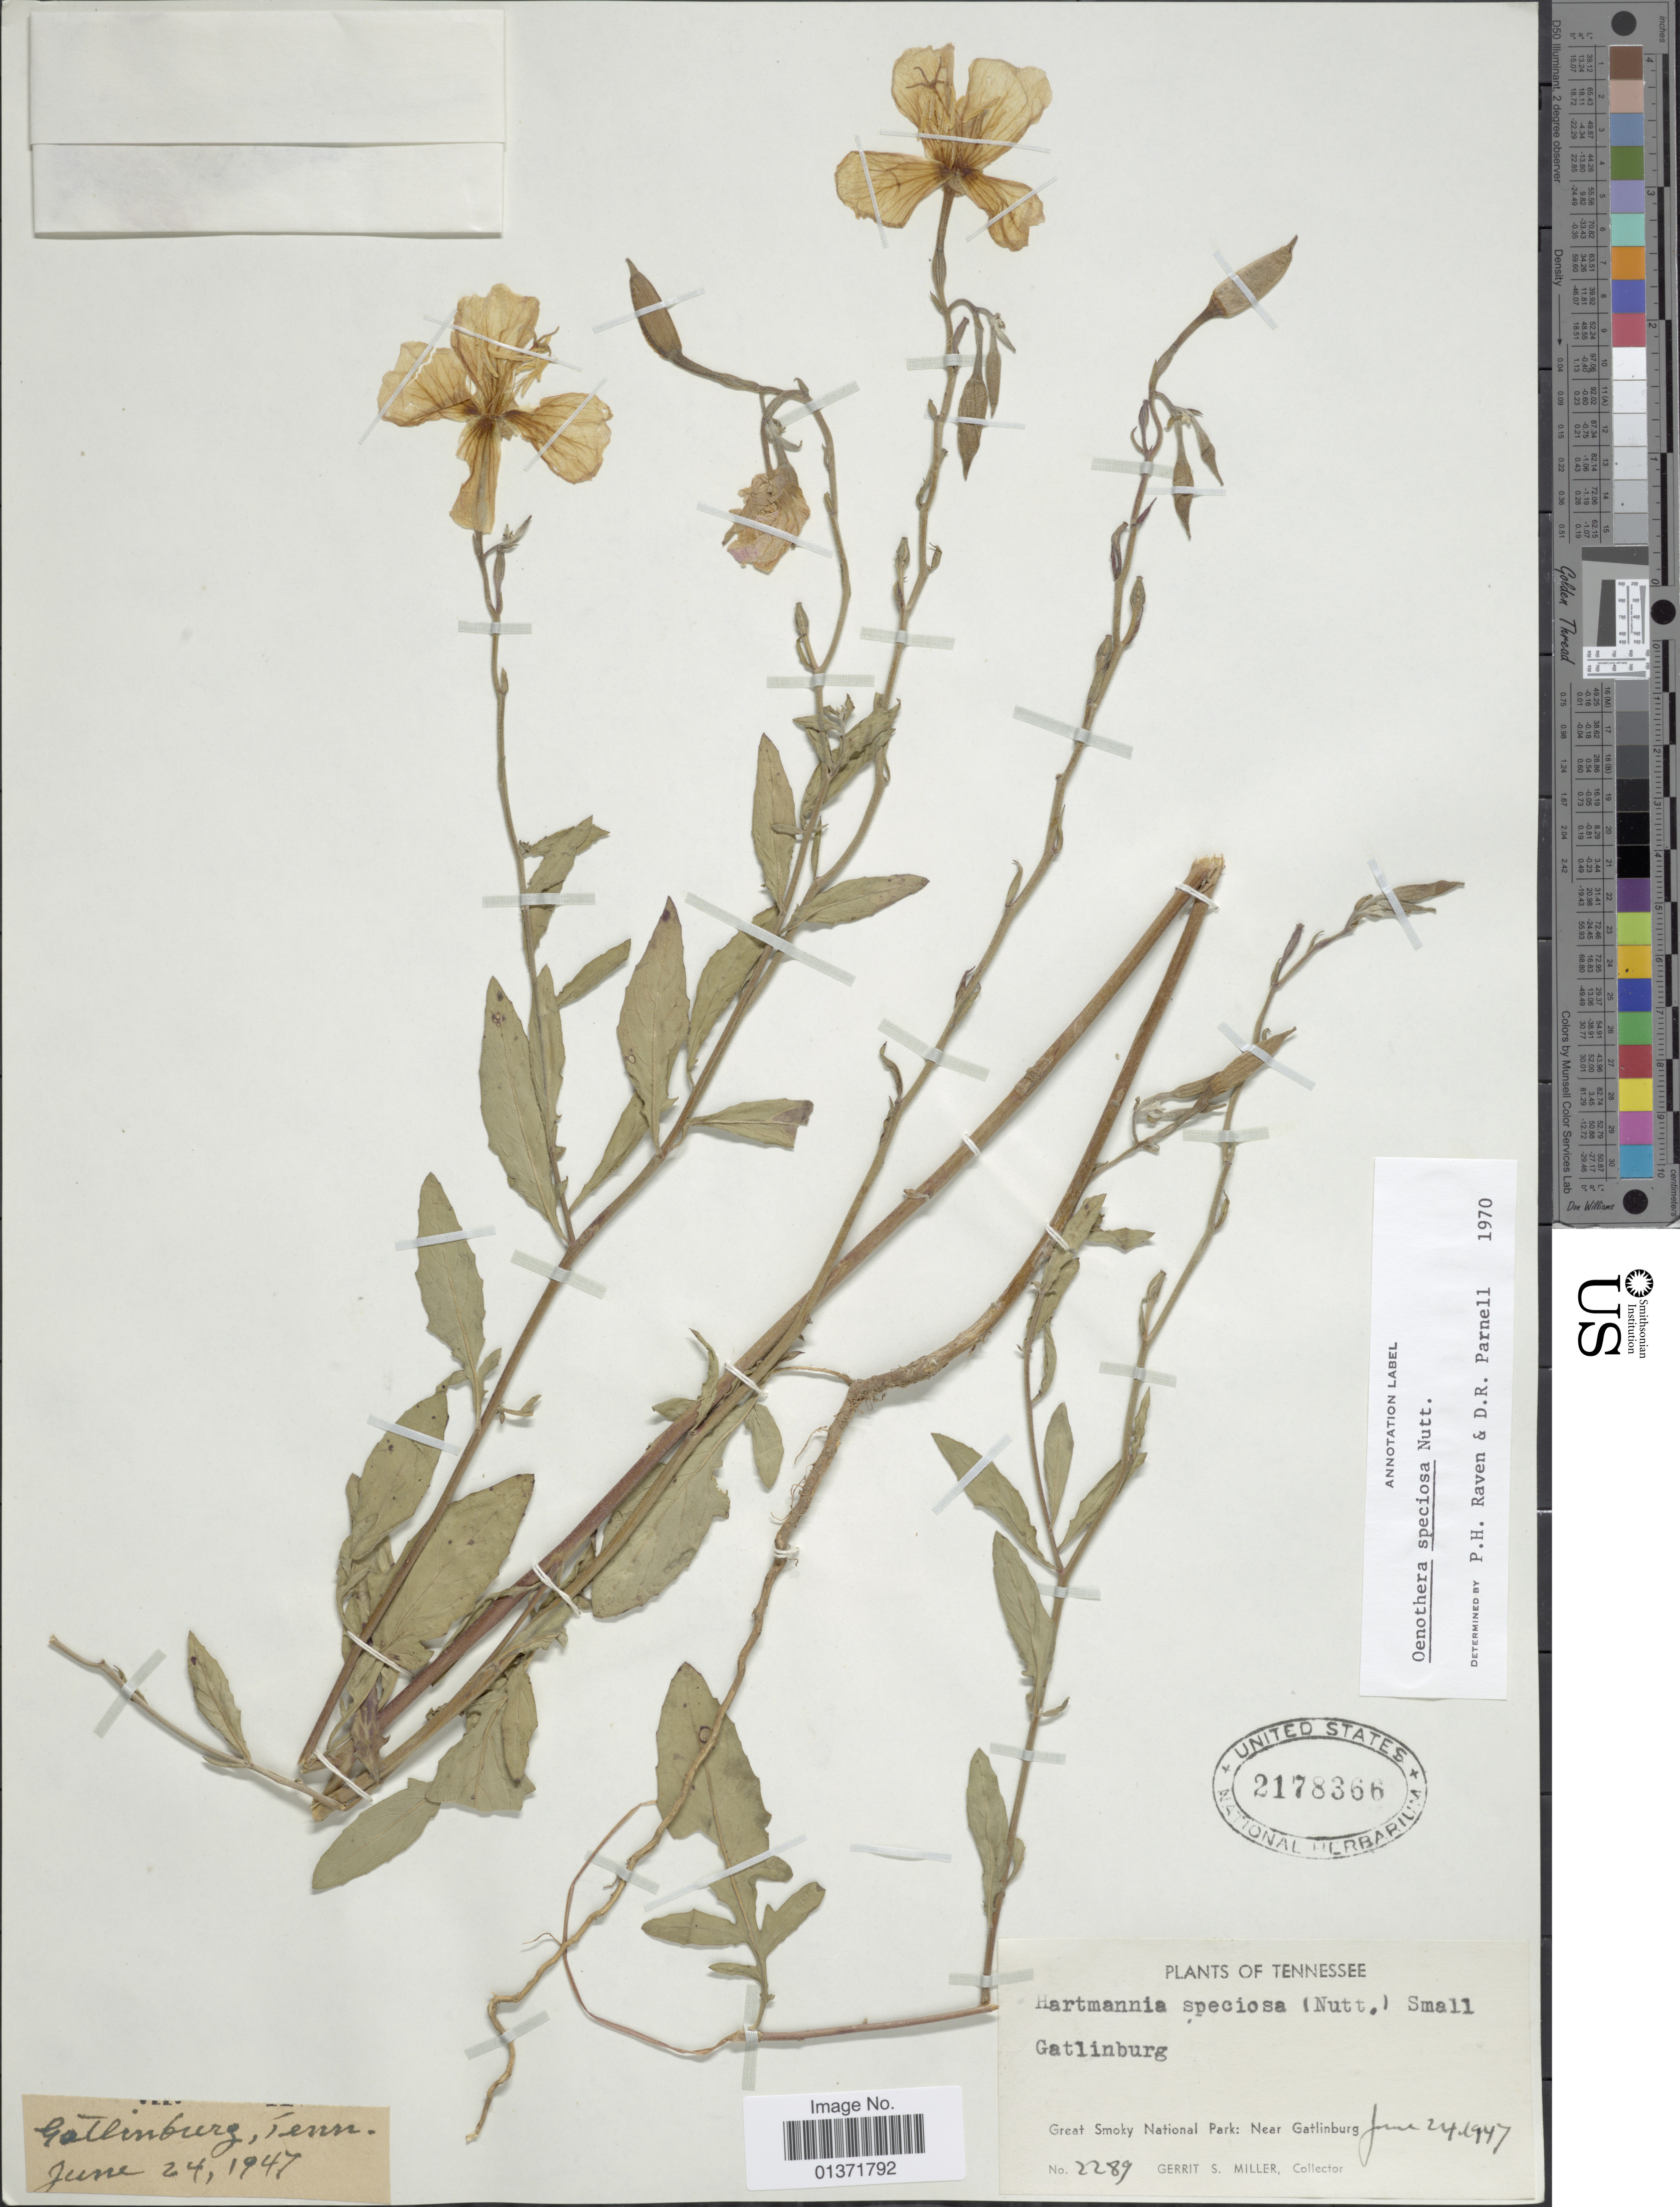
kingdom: Plantae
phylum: Tracheophyta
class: Magnoliopsida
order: Myrtales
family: Onagraceae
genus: Oenothera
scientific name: Oenothera speciosa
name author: Nutt.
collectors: G. S. Miller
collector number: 2289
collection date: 1947-06-24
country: United States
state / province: Tennessee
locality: Great Smoky National Park: nea Gatlinburg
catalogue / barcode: US 2178366